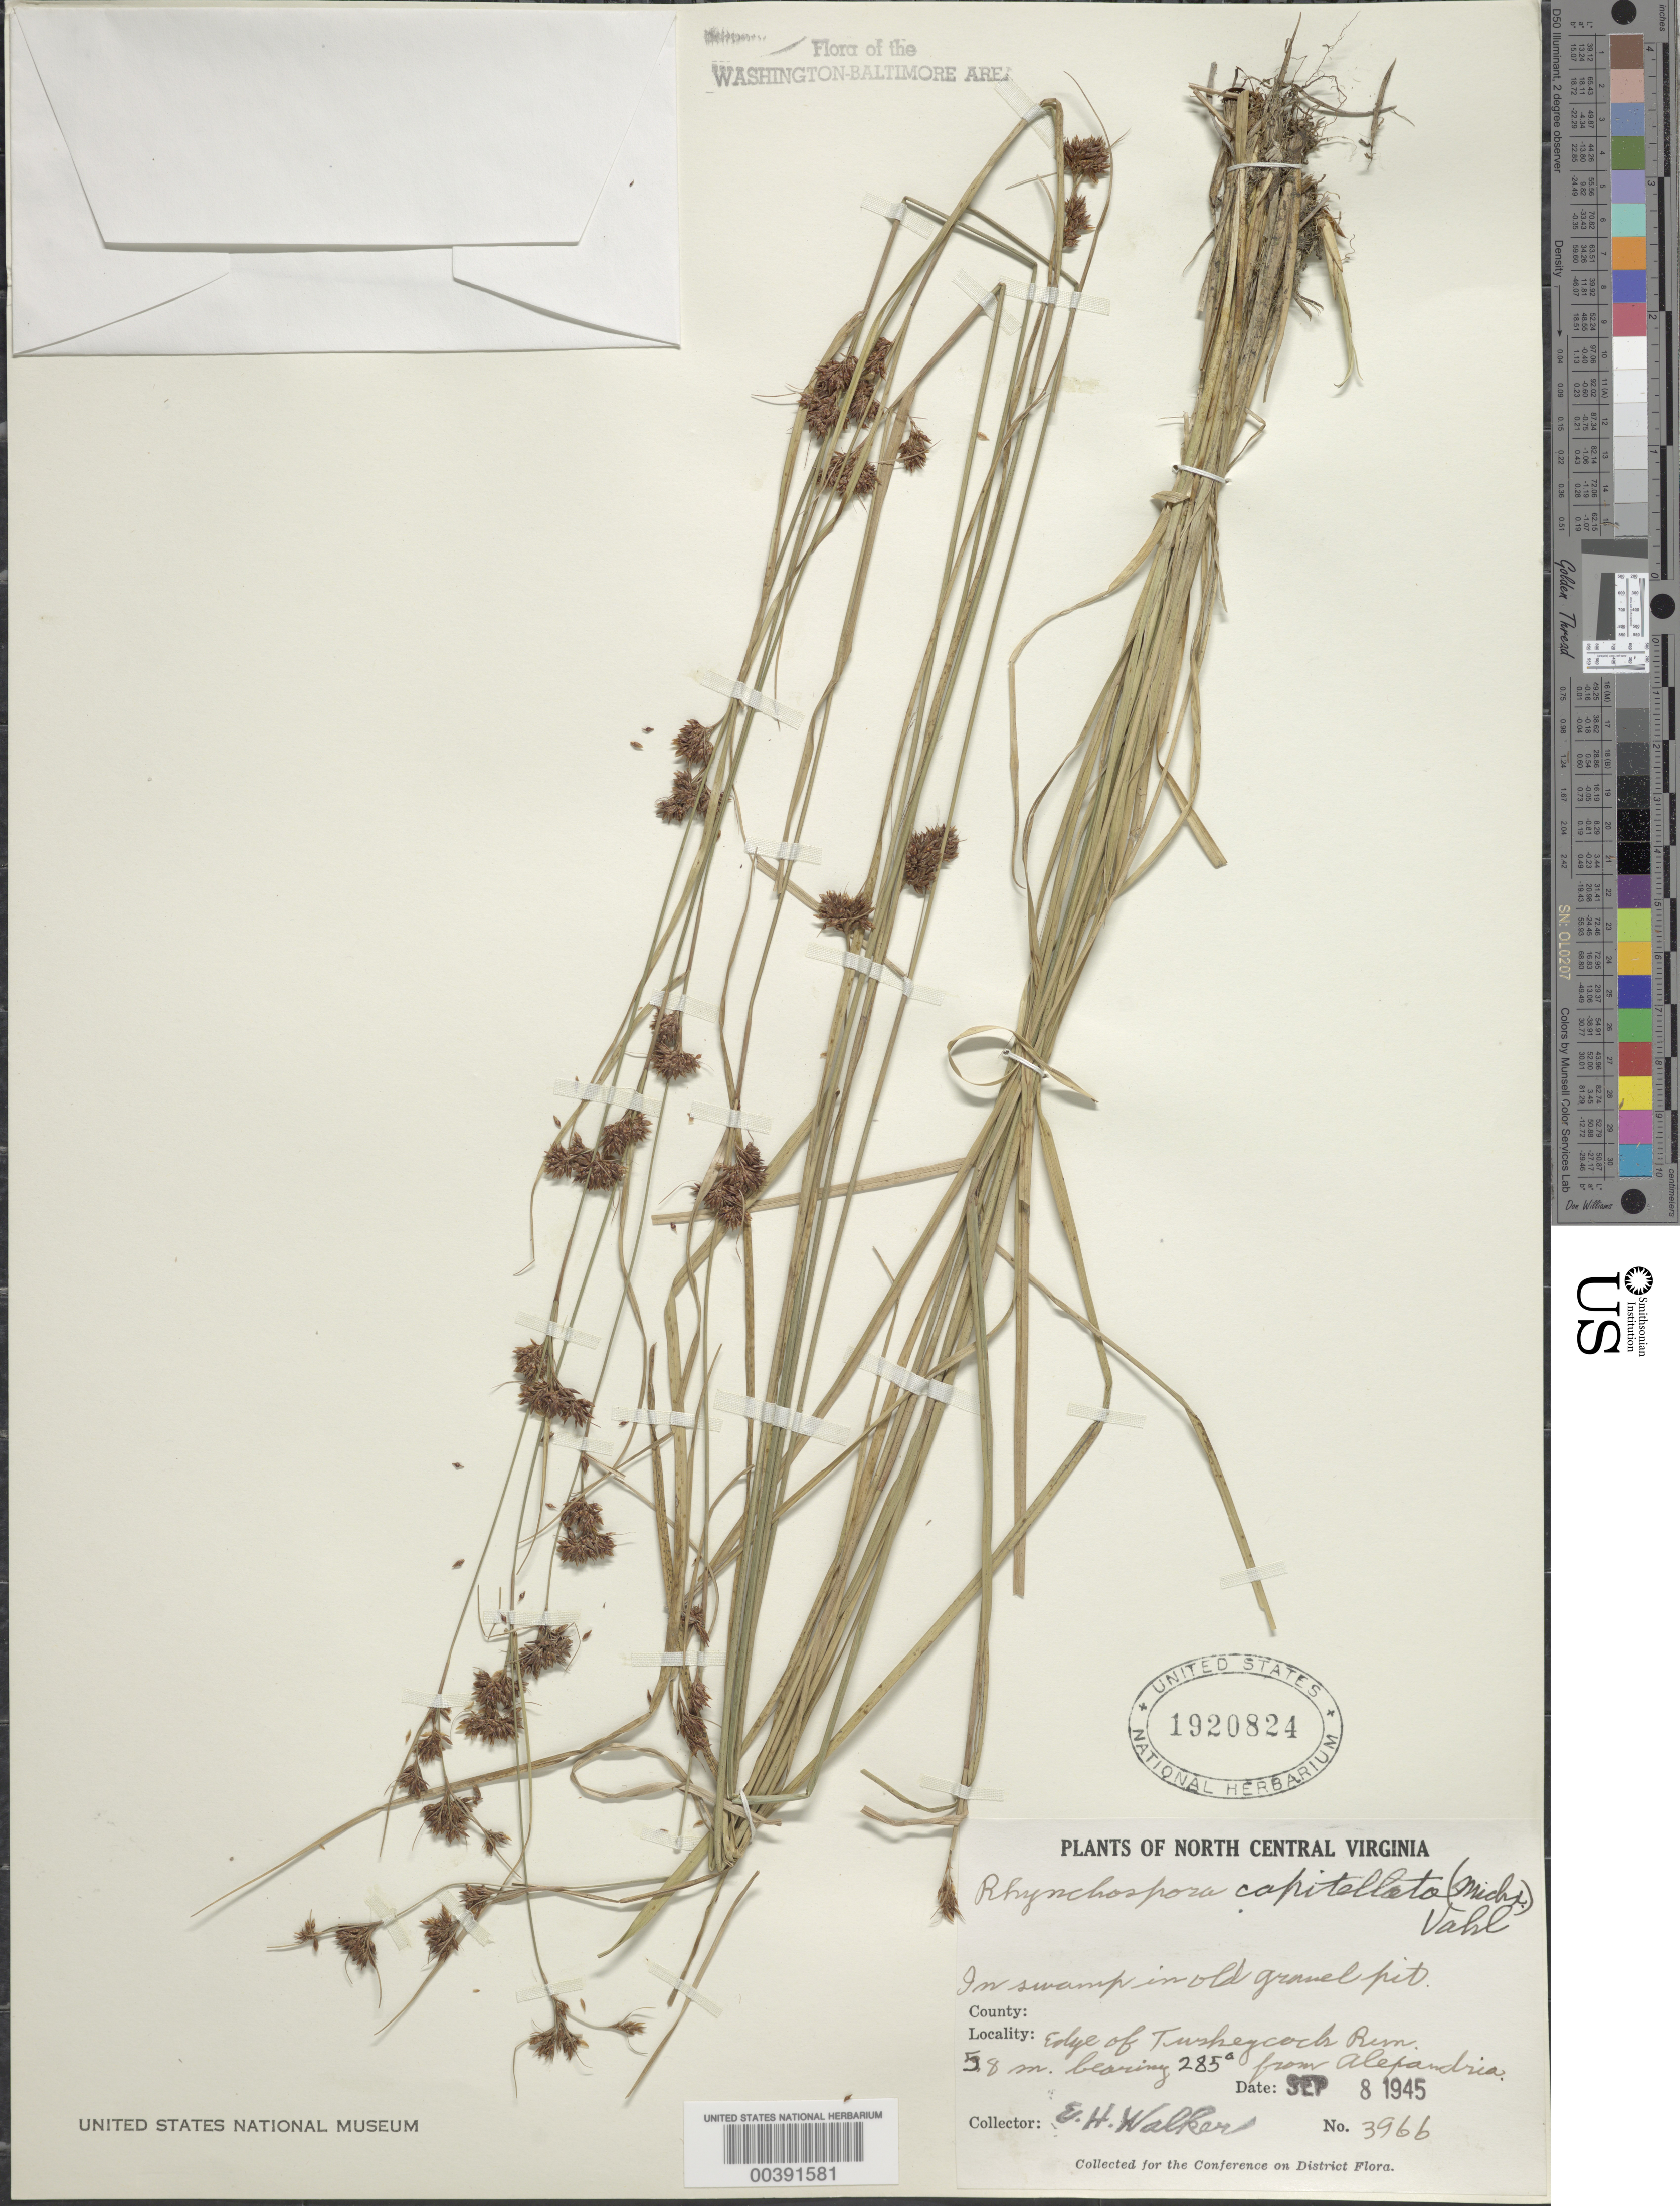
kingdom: Plantae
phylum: Tracheophyta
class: Liliopsida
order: Poales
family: Cyperaceae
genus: Rhynchospora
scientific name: Rhynchospora capitellata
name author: (Michx.) Vahl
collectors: E. H. Walker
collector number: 3966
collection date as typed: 08 Sep 1945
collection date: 1945-09-08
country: United States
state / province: Virginia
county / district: Fairfax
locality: Turkeycock Run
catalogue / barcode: US 1920824